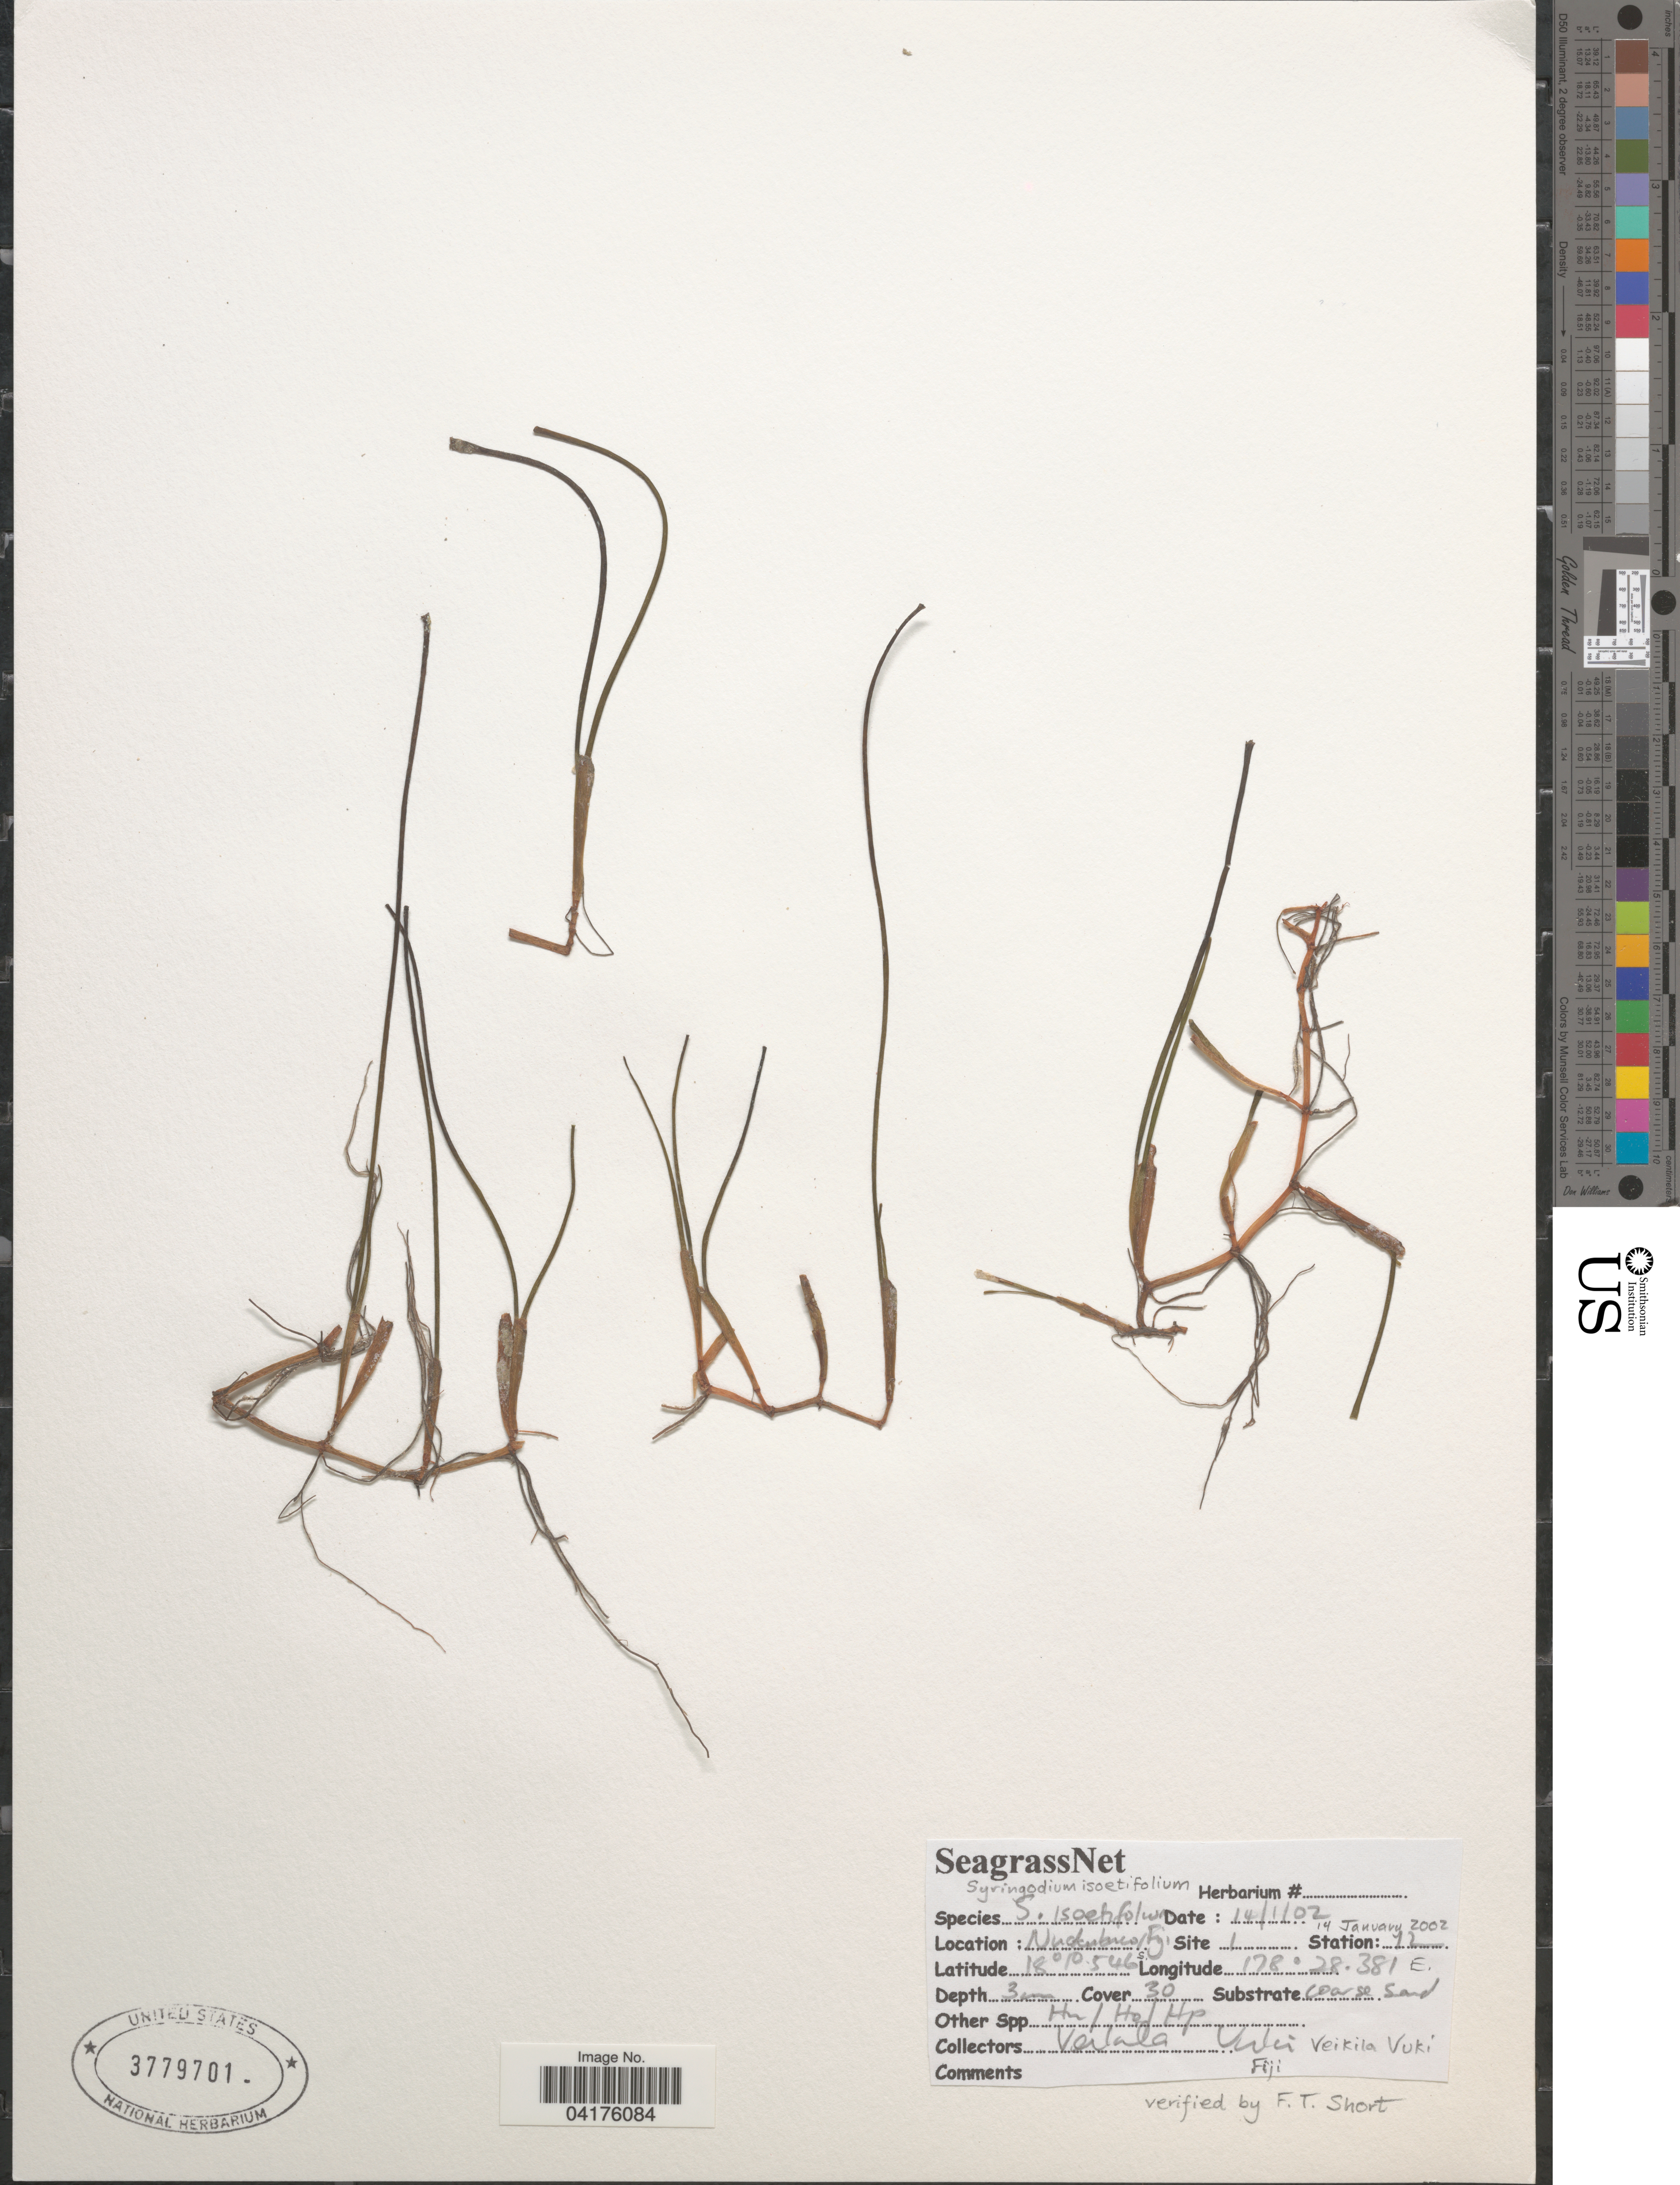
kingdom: Plantae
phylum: Tracheophyta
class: Liliopsida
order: Alismatales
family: Cymodoceaceae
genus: Syringodium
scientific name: Syringodium isoetifolium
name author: (Asch.) Dandy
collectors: V. Vuki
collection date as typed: Transcribed d/m/y: 14/1/2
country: Fiji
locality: Nukubuco. Site 1. Station: 12.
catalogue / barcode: US 3779701